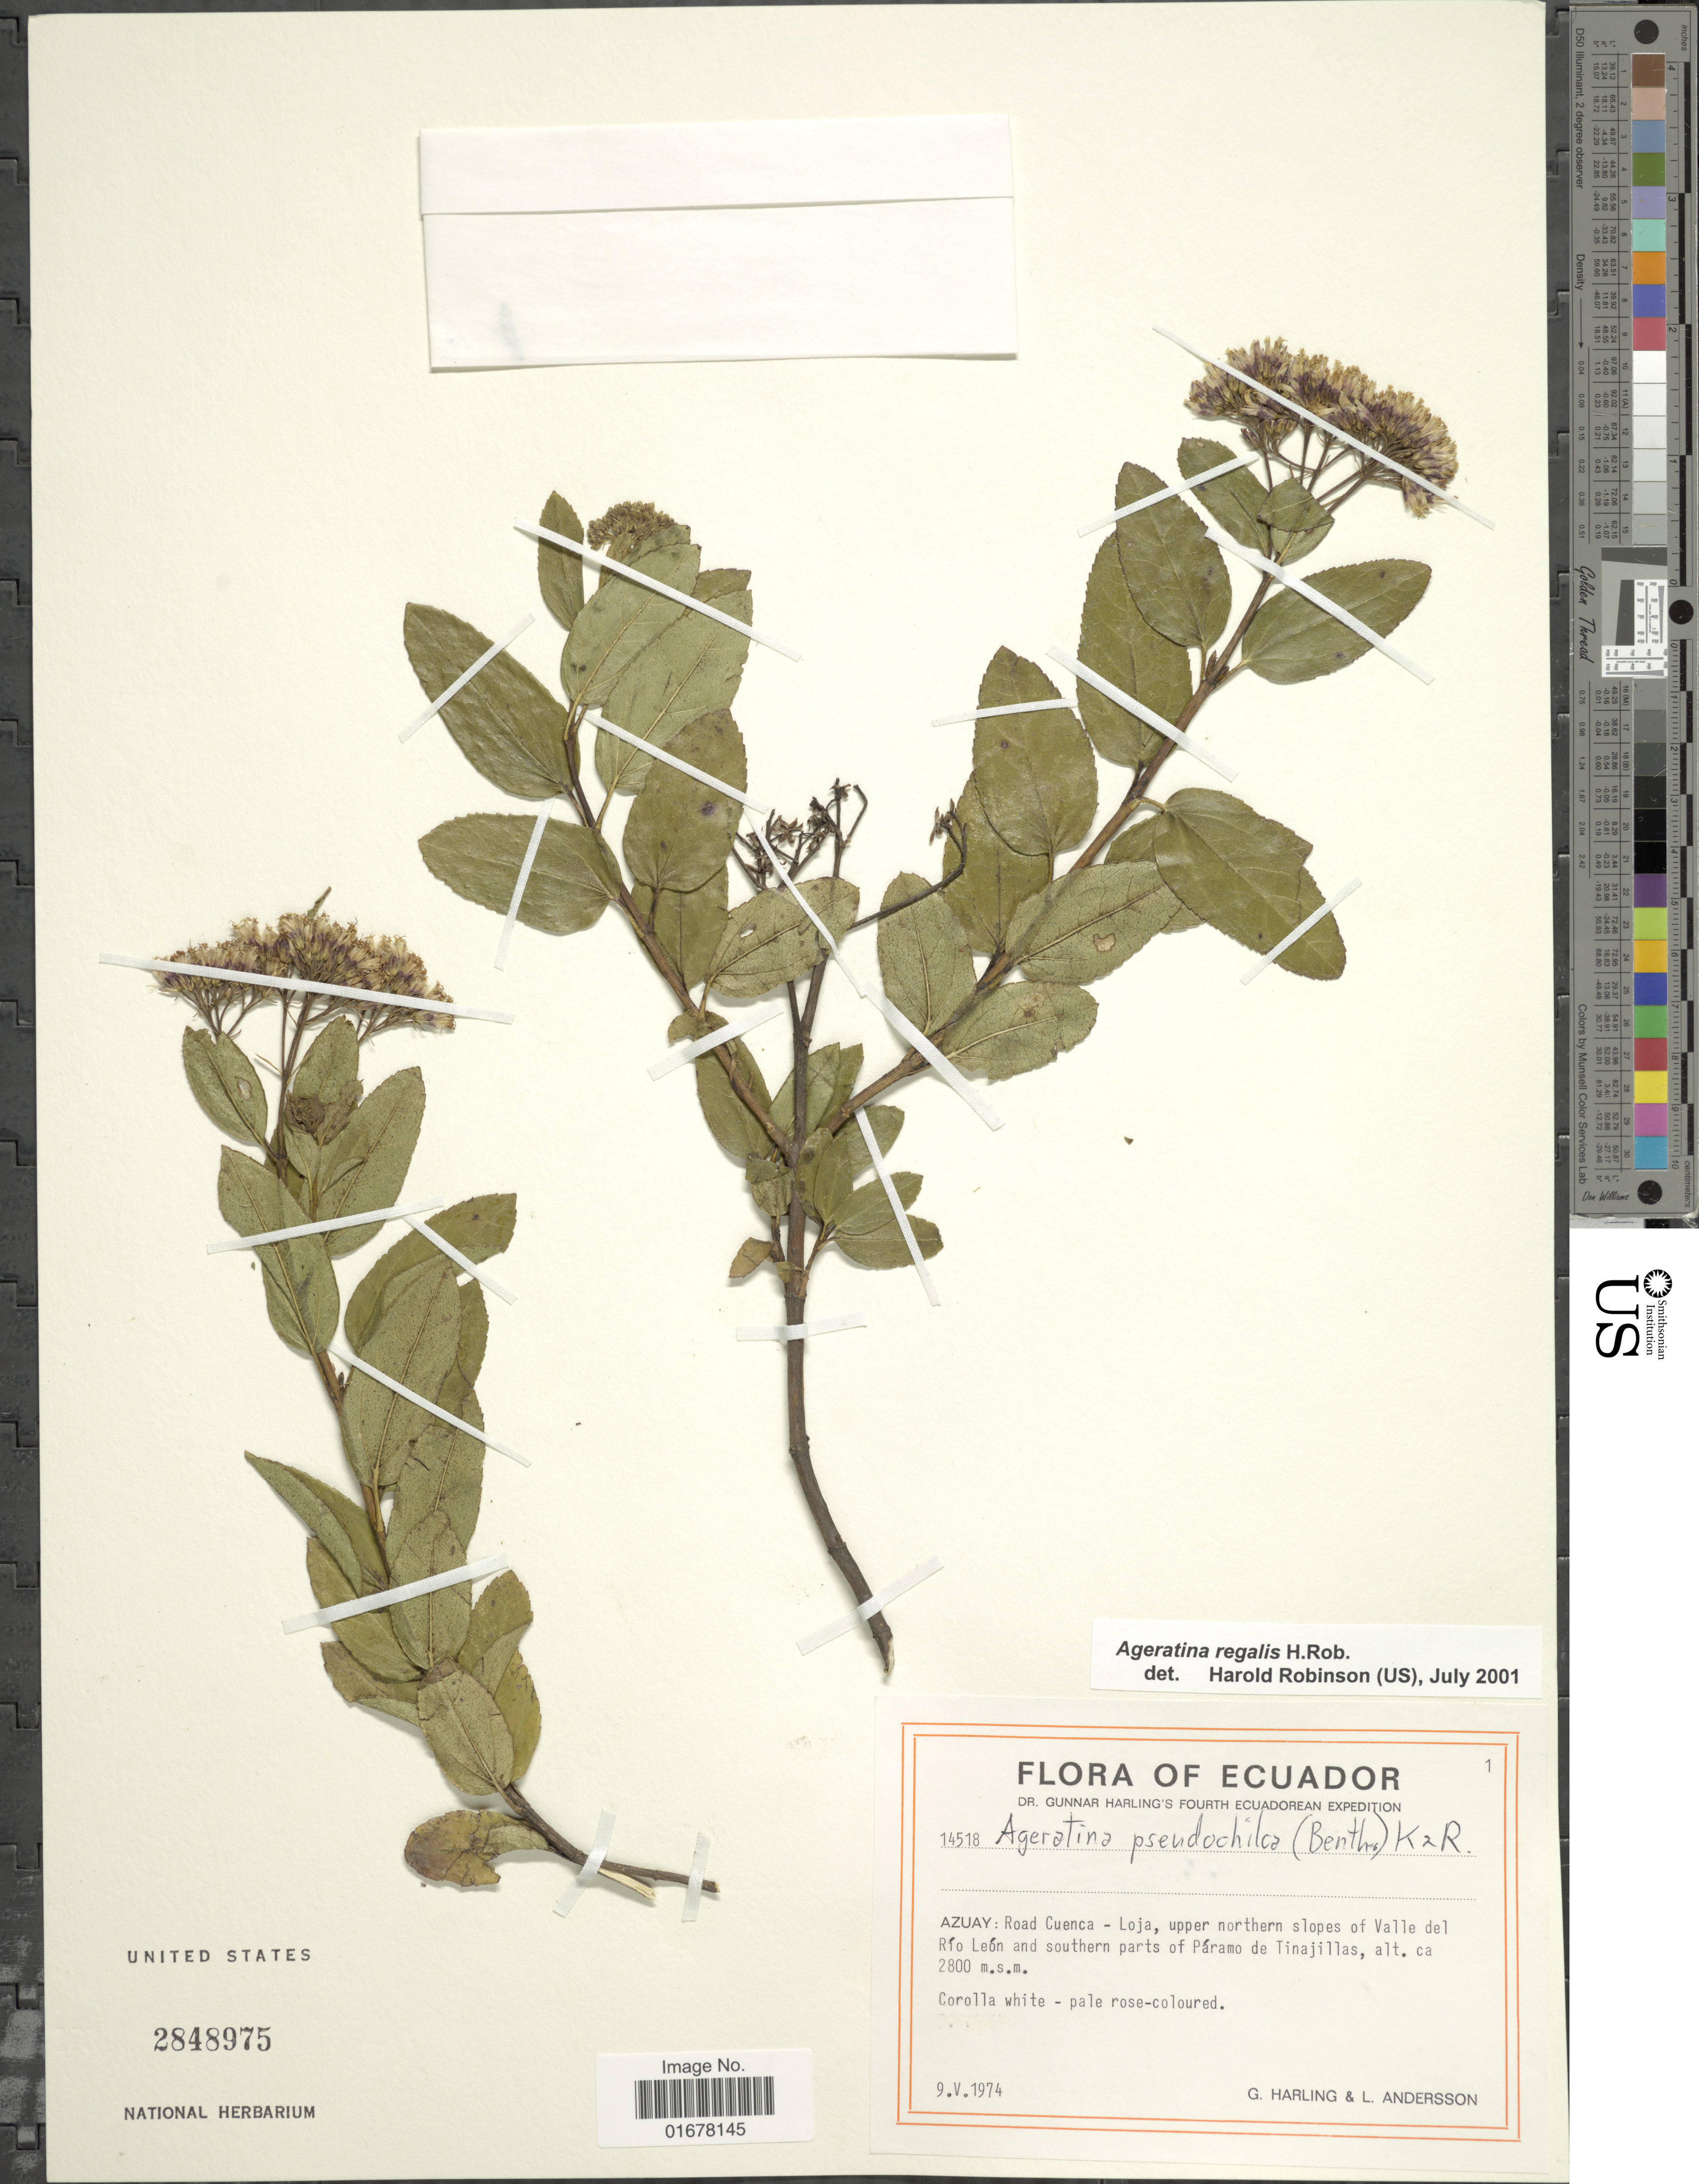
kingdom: Plantae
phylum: Tracheophyta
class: Magnoliopsida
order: Asterales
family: Asteraceae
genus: Ageratina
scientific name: Ageratina regalis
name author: H. Rob.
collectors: G. Harling & L. Andersson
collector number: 14518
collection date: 1974-05-09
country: Ecuador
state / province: Azuay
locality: Azuay: Road Cuenca - Loja, upper northern slopes of Valle del Rio Leon and southern parts of Paramo de Tinajillas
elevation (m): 2800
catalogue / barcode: US 2848975